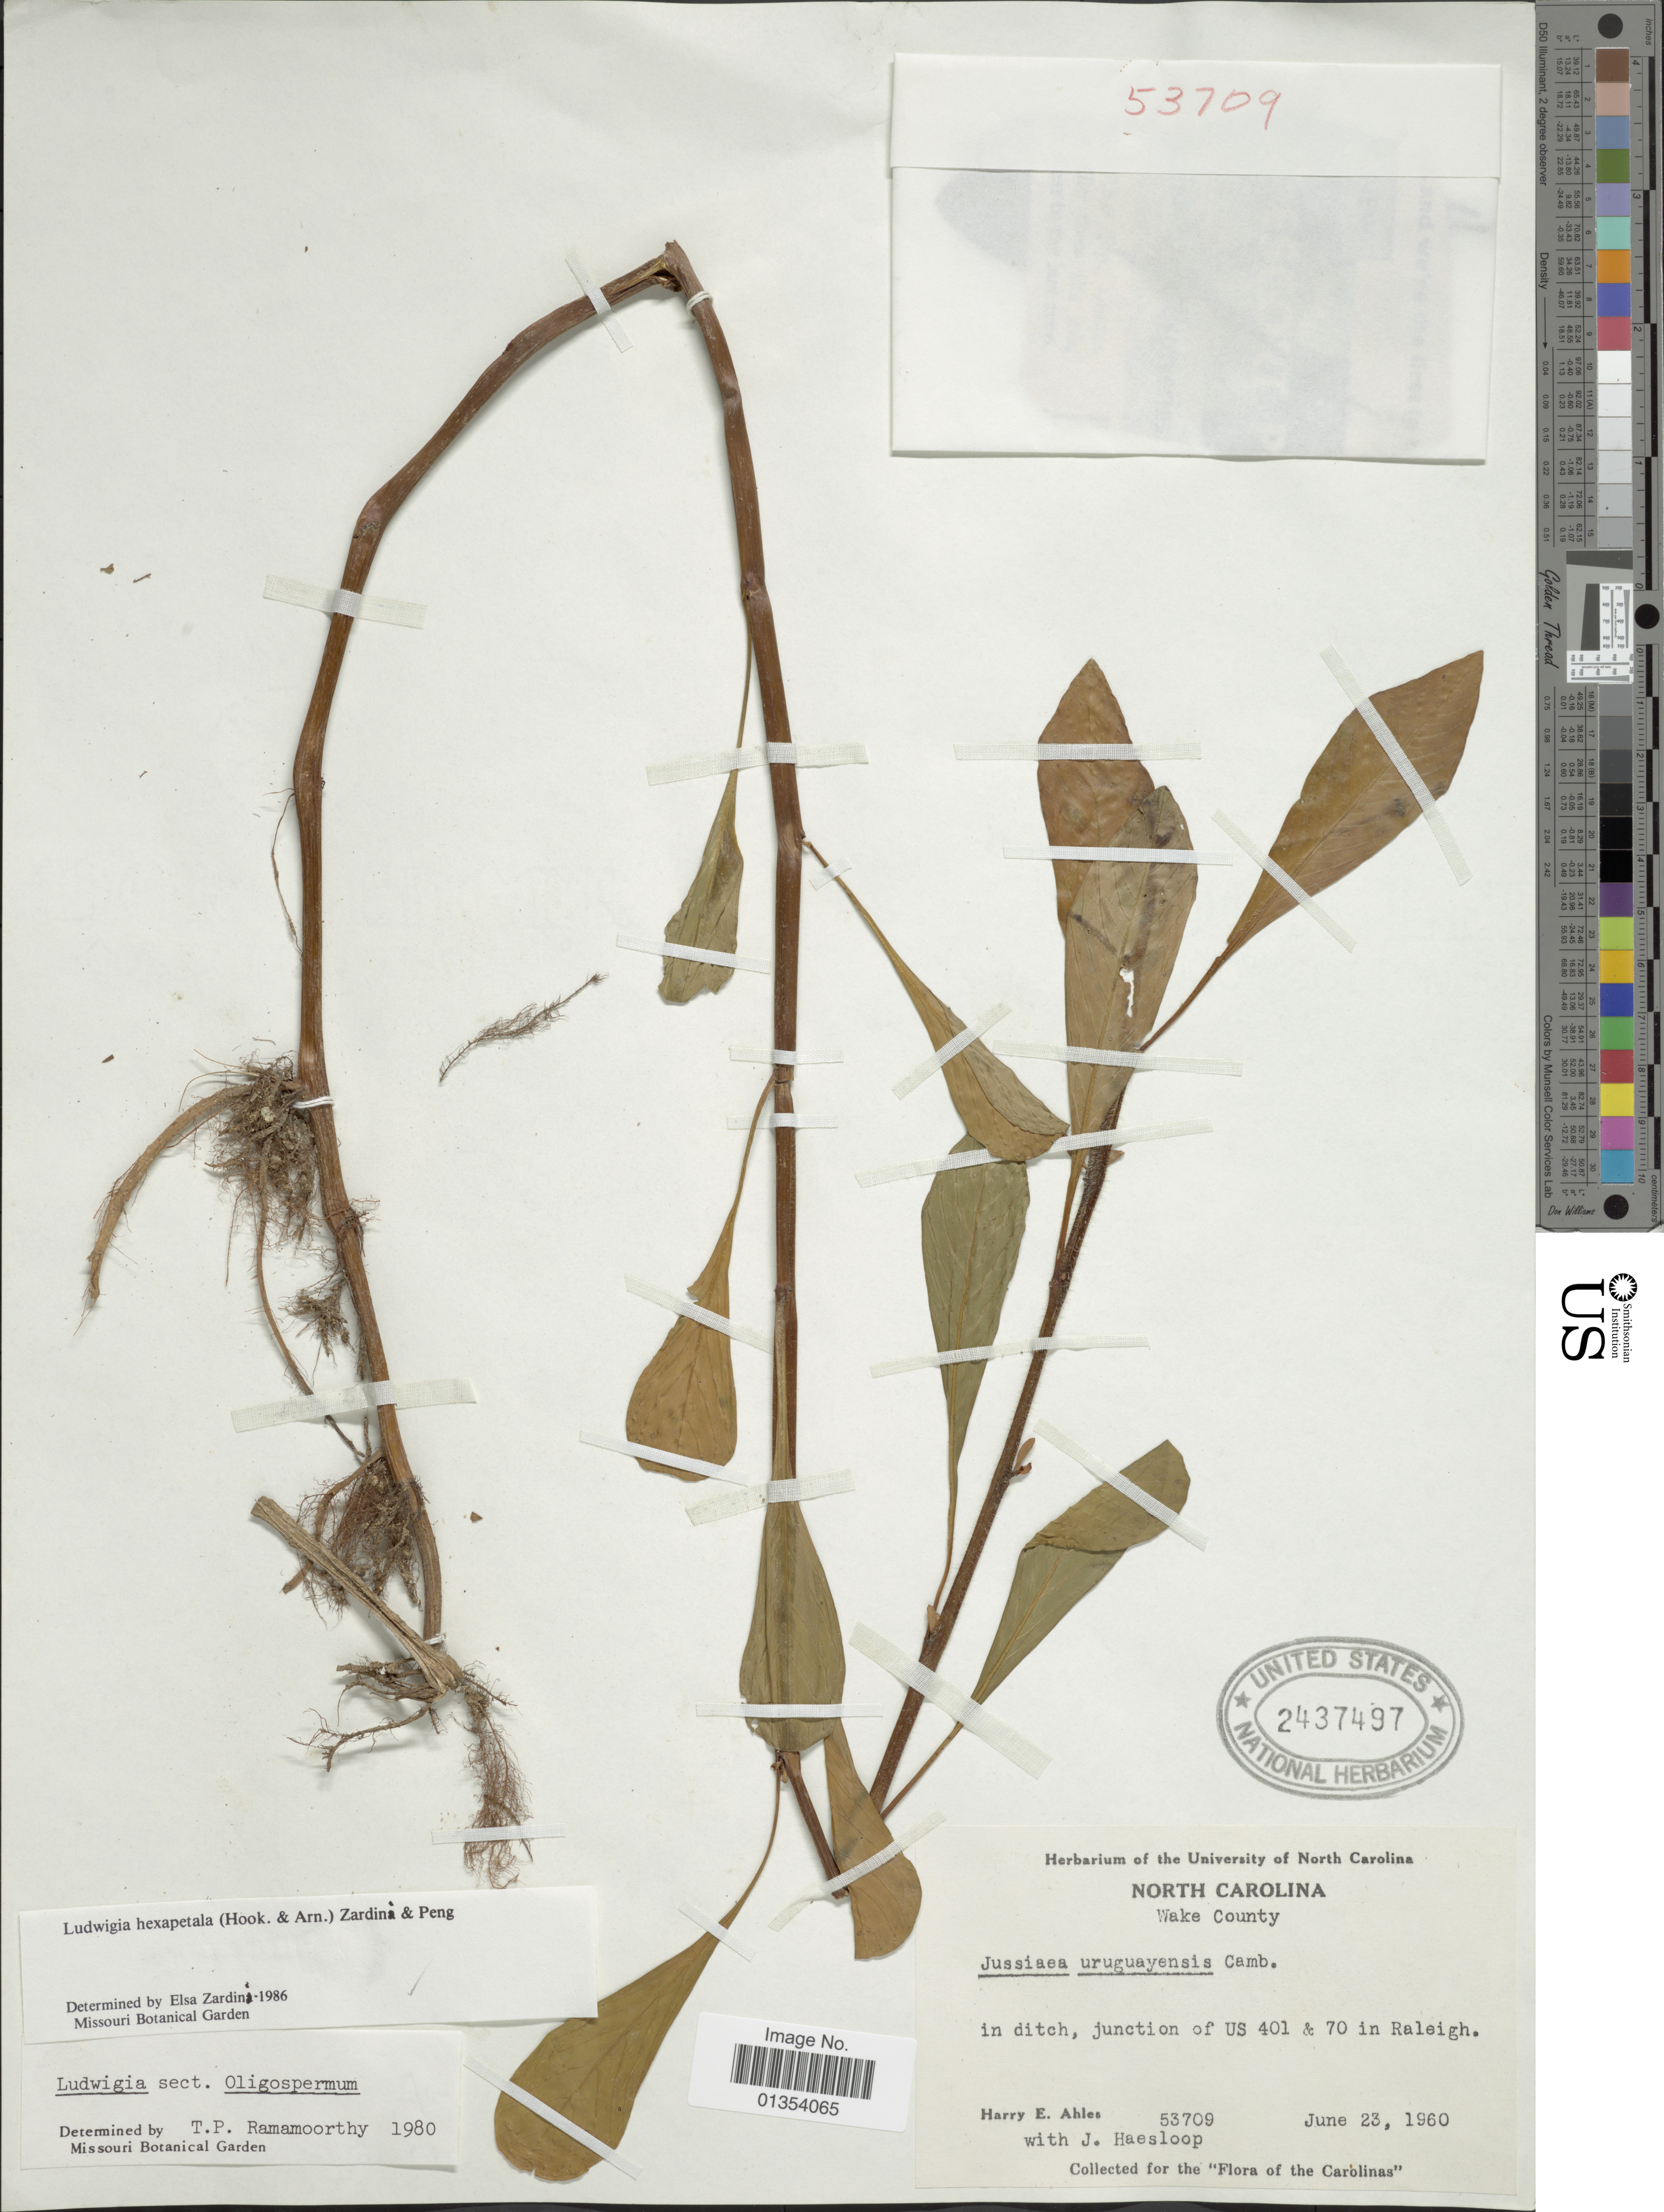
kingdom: Plantae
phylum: Tracheophyta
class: Magnoliopsida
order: Myrtales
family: Onagraceae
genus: Ludwigia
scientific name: Ludwigia hexapetala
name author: (Hook. & Arn.) Zardini et al.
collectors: H. E. Ahles & J. Haesloop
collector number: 53709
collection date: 1960-06-23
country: United States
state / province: North Carolina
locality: Wake County, junction of US 401 & 70 in Raleigh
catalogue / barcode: US 2437497